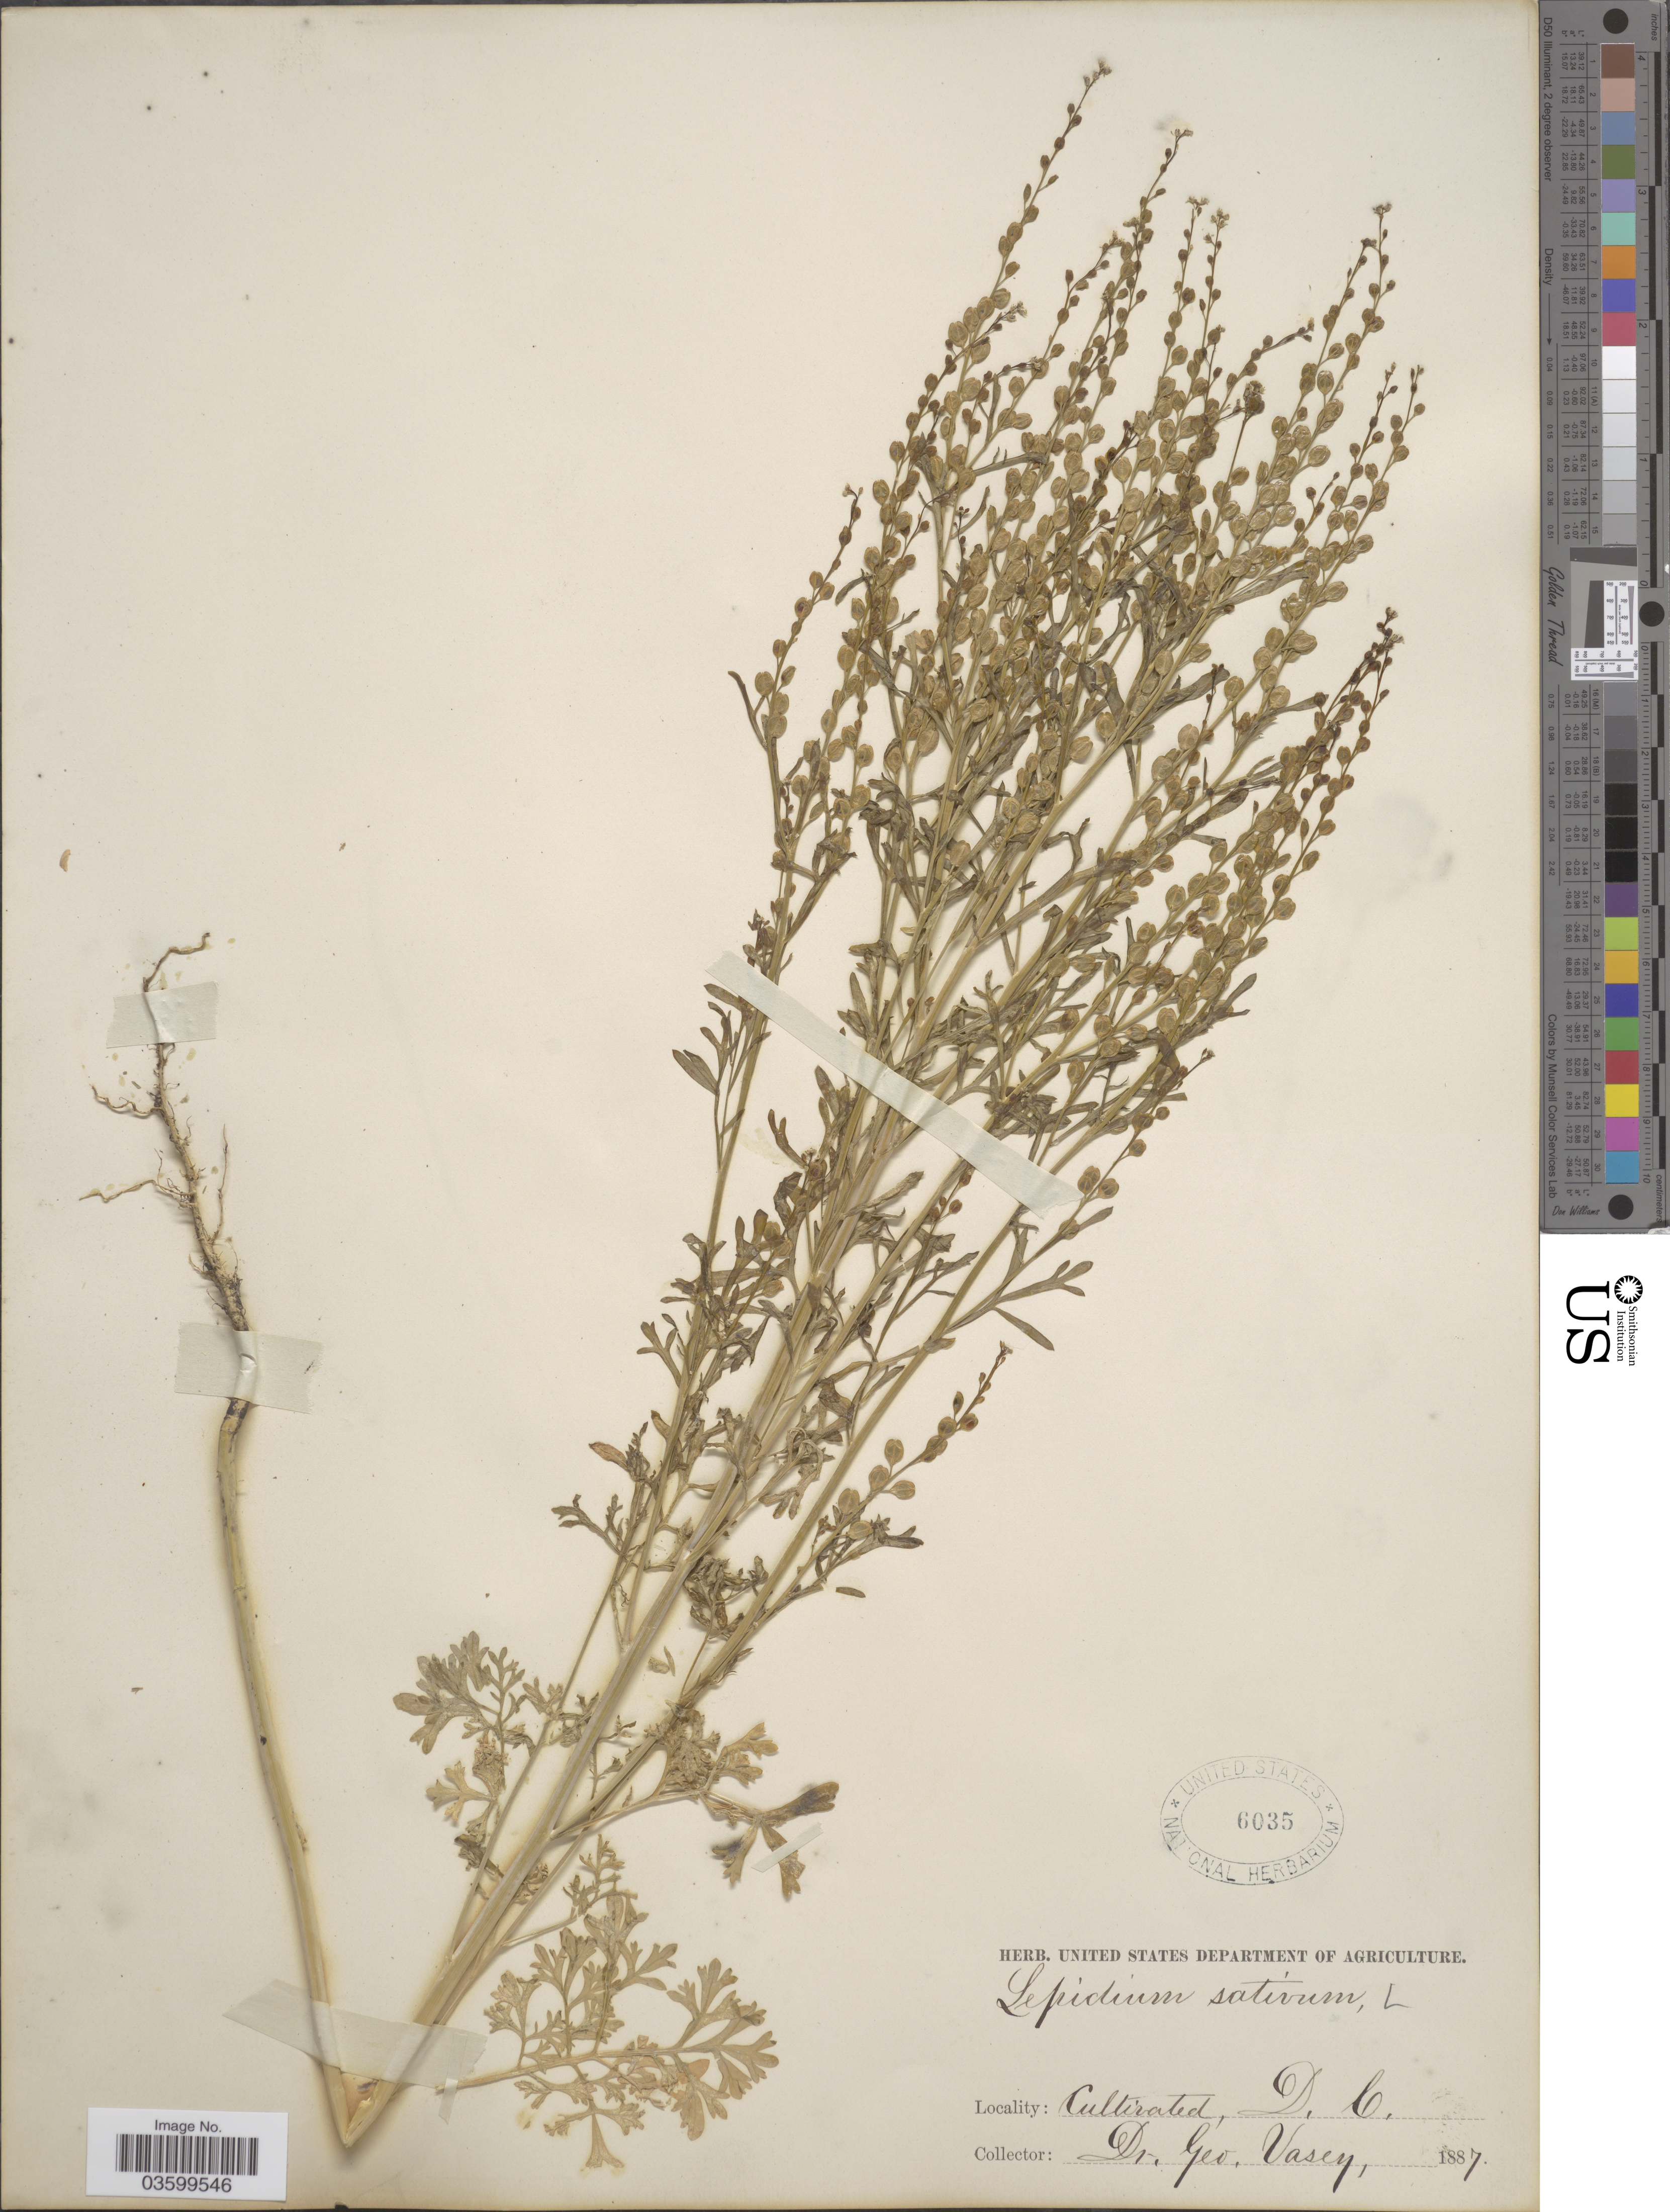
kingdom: Plantae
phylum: Tracheophyta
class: Magnoliopsida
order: Brassicales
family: Brassicaceae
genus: Lepidium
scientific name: Lepidium sativum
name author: L.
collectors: G. R. Vasey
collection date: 1887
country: United States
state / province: District of Columbia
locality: D. C.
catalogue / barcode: US 6035